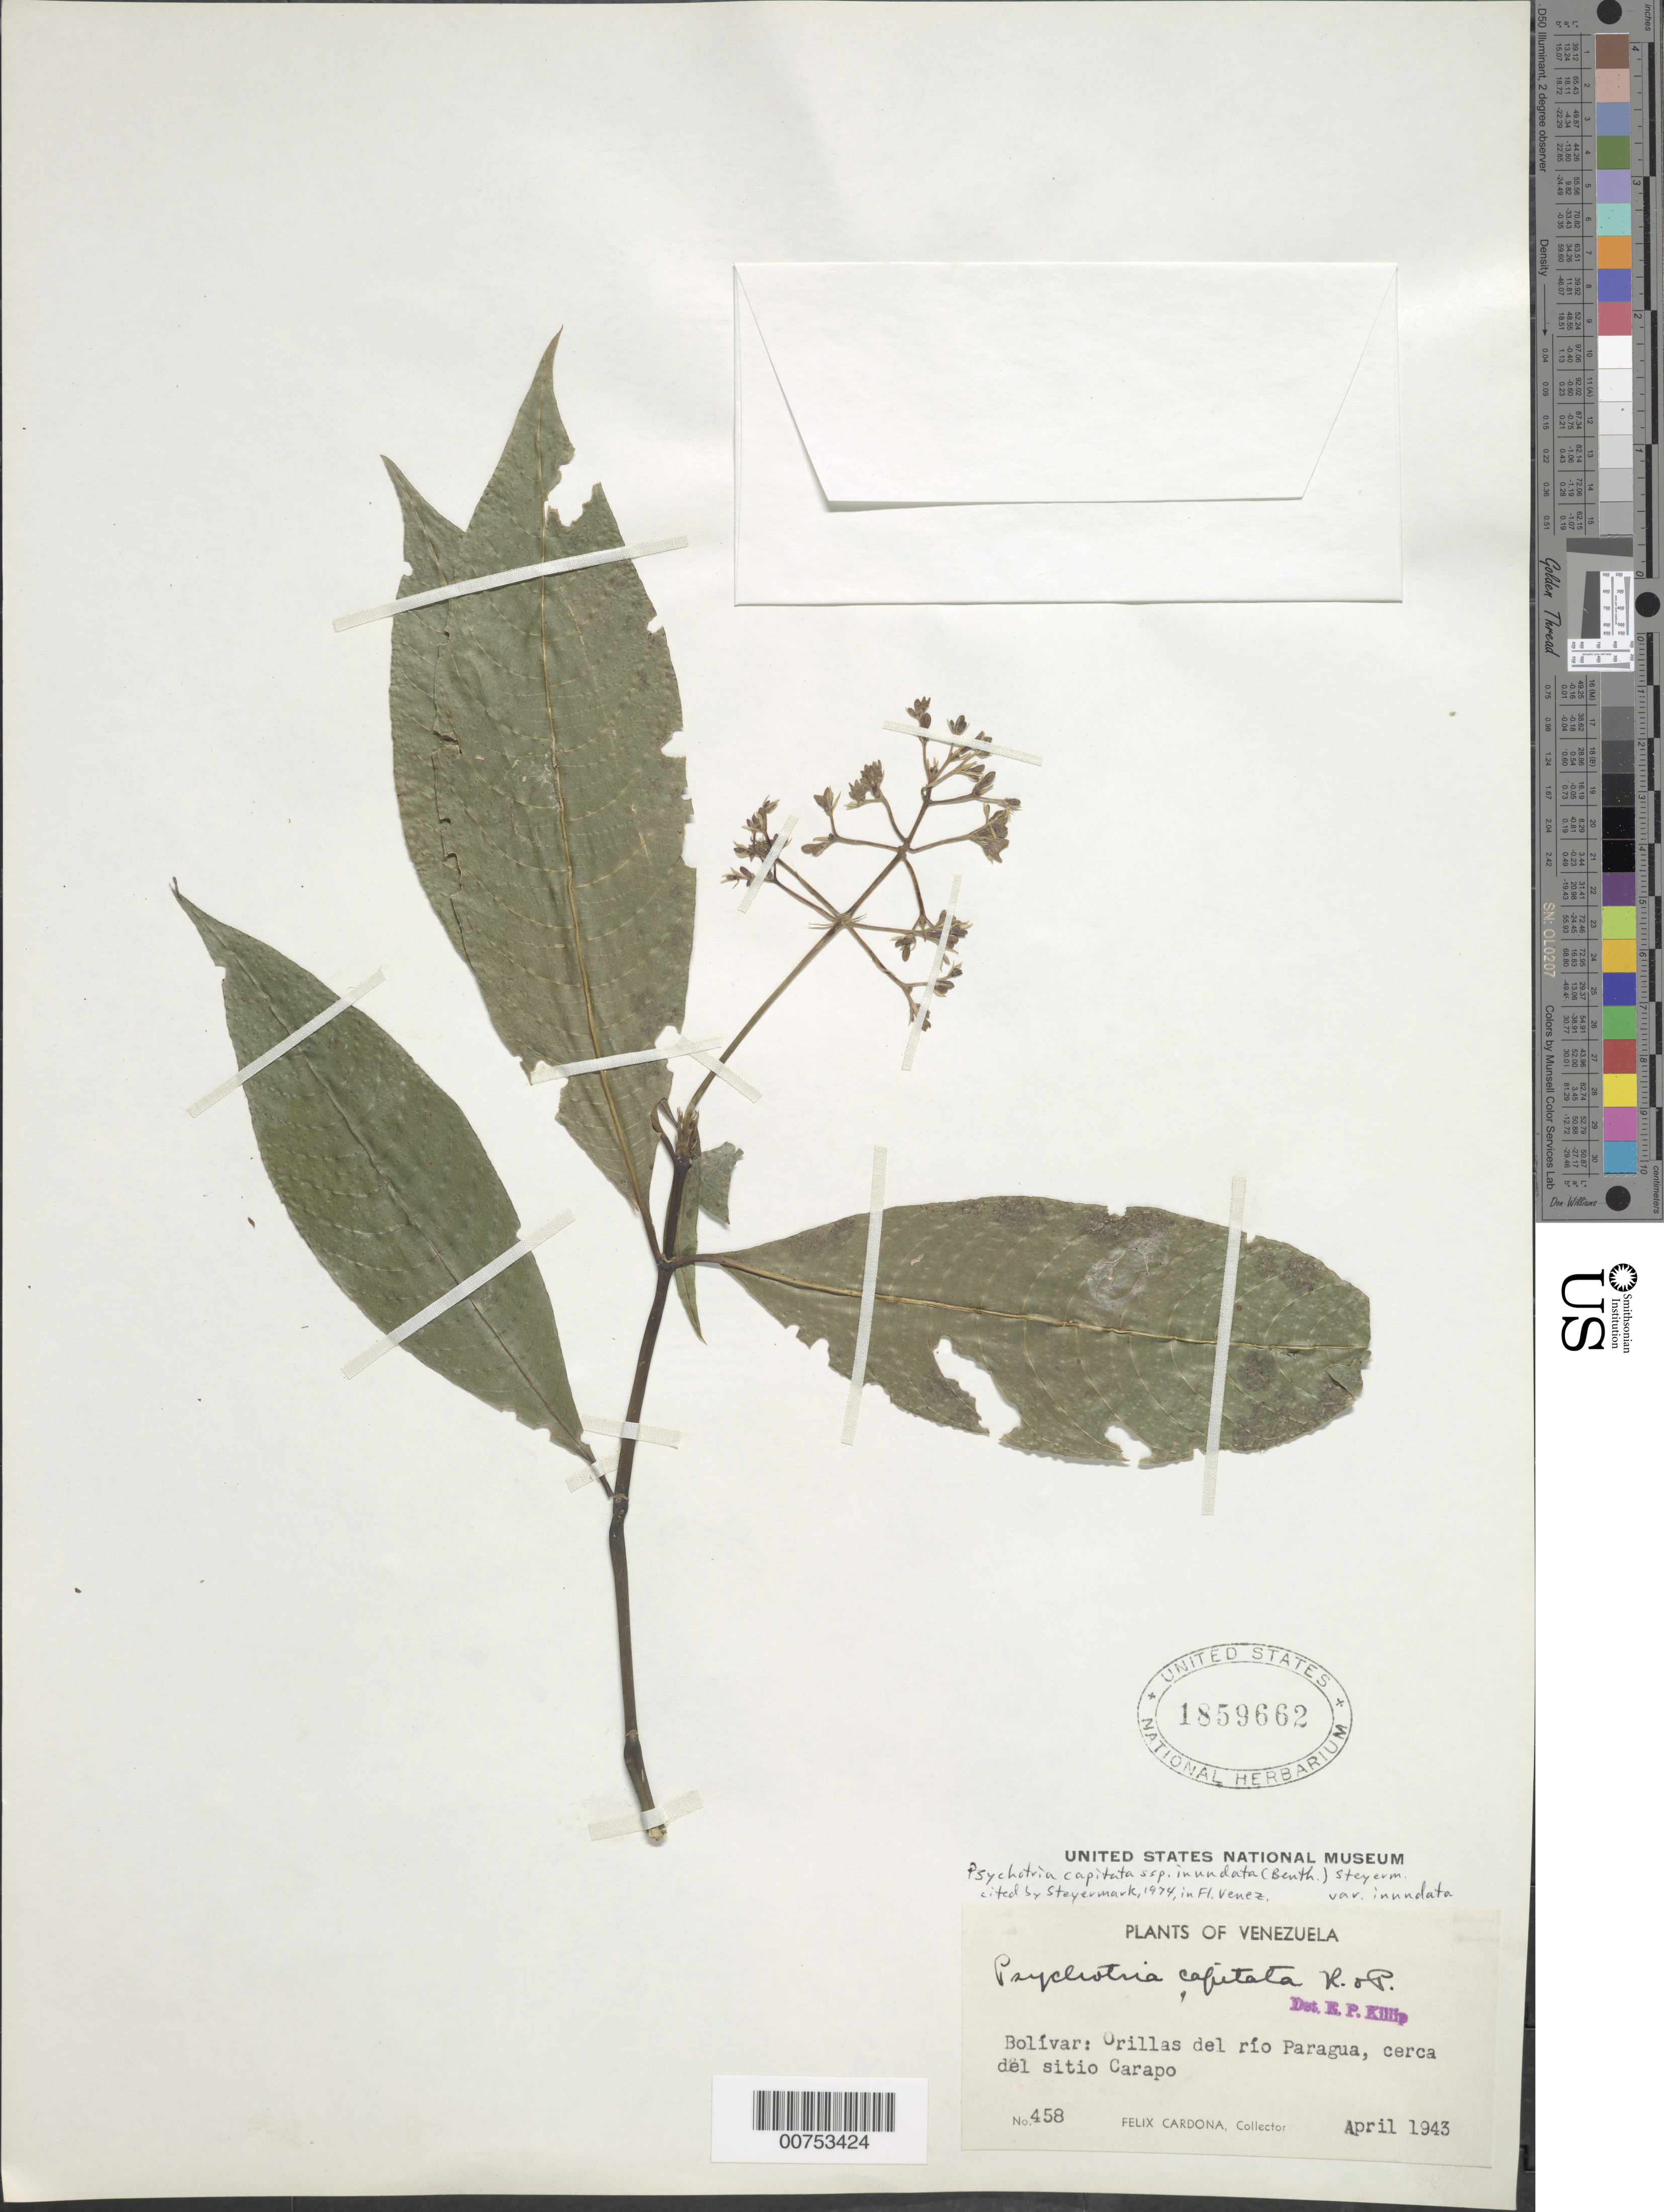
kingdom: Plantae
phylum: Tracheophyta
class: Magnoliopsida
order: Gentianales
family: Rubiaceae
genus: Psychotria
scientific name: Psychotria capitata var. inundata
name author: (Benth.) Steyerm.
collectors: F. Cardona Puig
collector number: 458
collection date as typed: Apr-43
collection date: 1943-04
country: Venezuela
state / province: Bolívar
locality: Río Paragua, cerca del sitio Carapo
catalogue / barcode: US 1859662